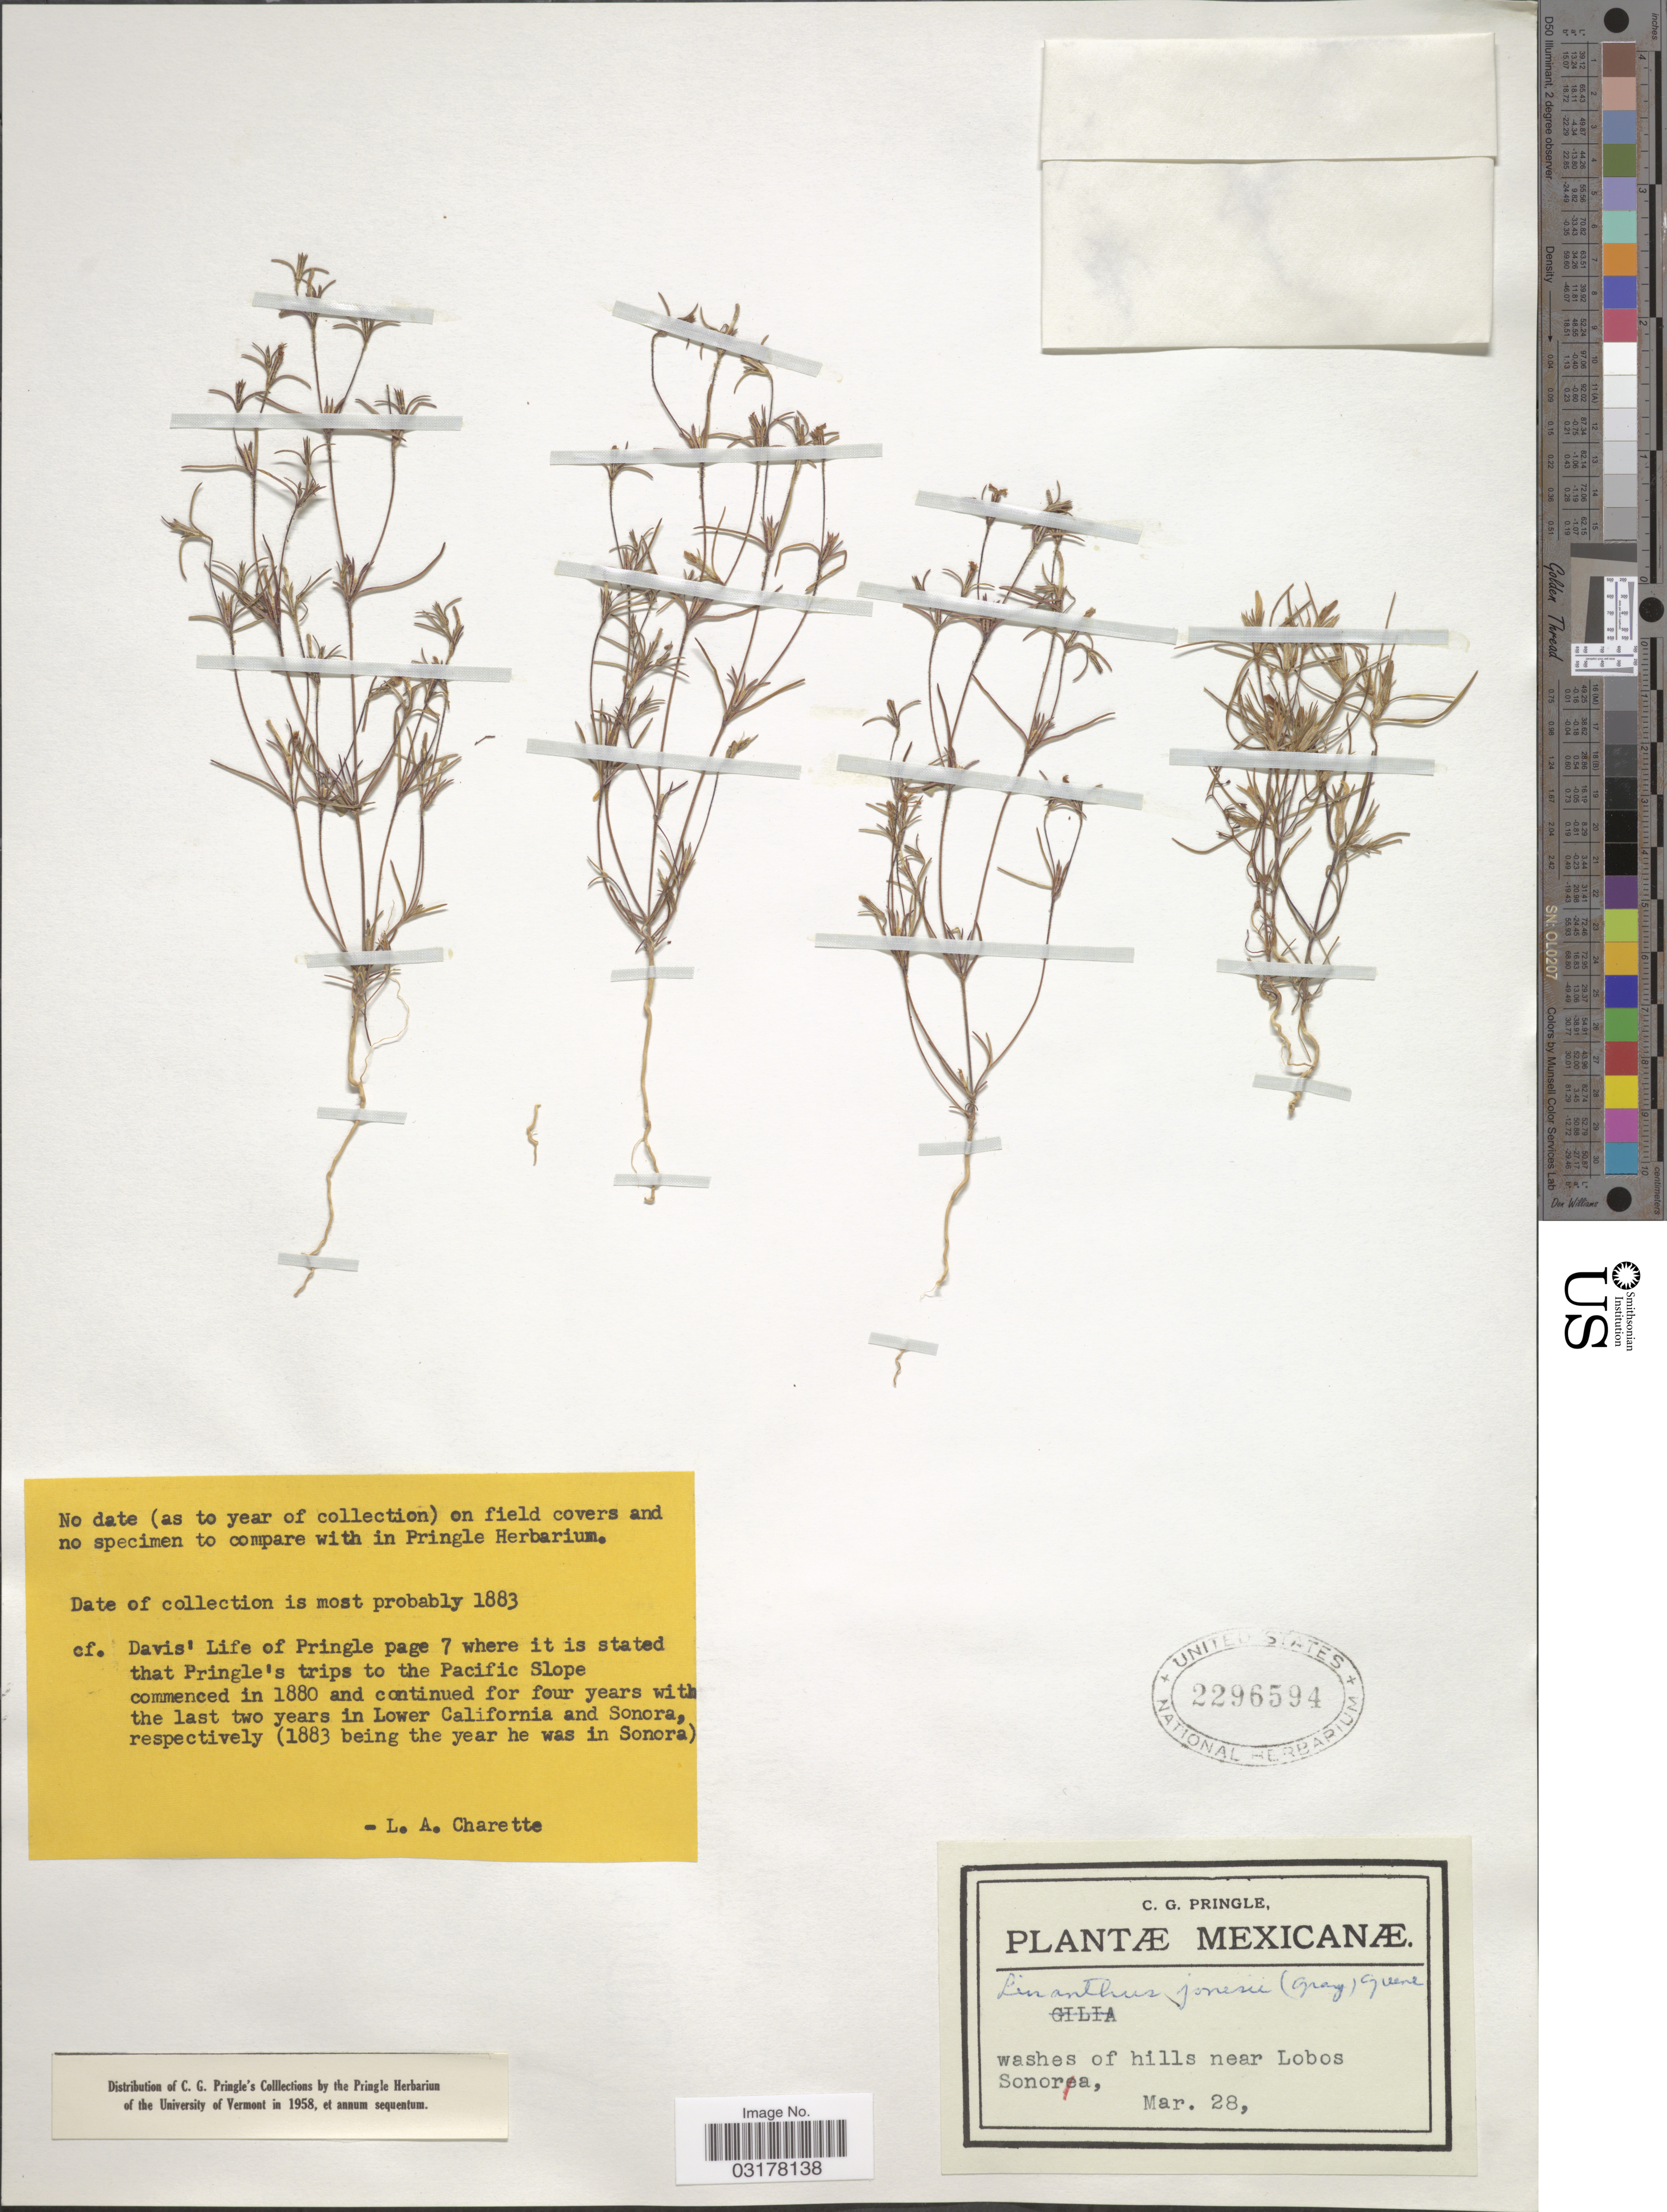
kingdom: Plantae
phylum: Tracheophyta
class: Magnoliopsida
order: Ericales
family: Polemoniaceae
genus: Linanthus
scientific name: Linanthus jonesii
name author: (A. Gray) Greene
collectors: C. G. Pringle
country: Mexico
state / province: Sonora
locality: Washes of hills near Lobos.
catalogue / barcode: US 2296594